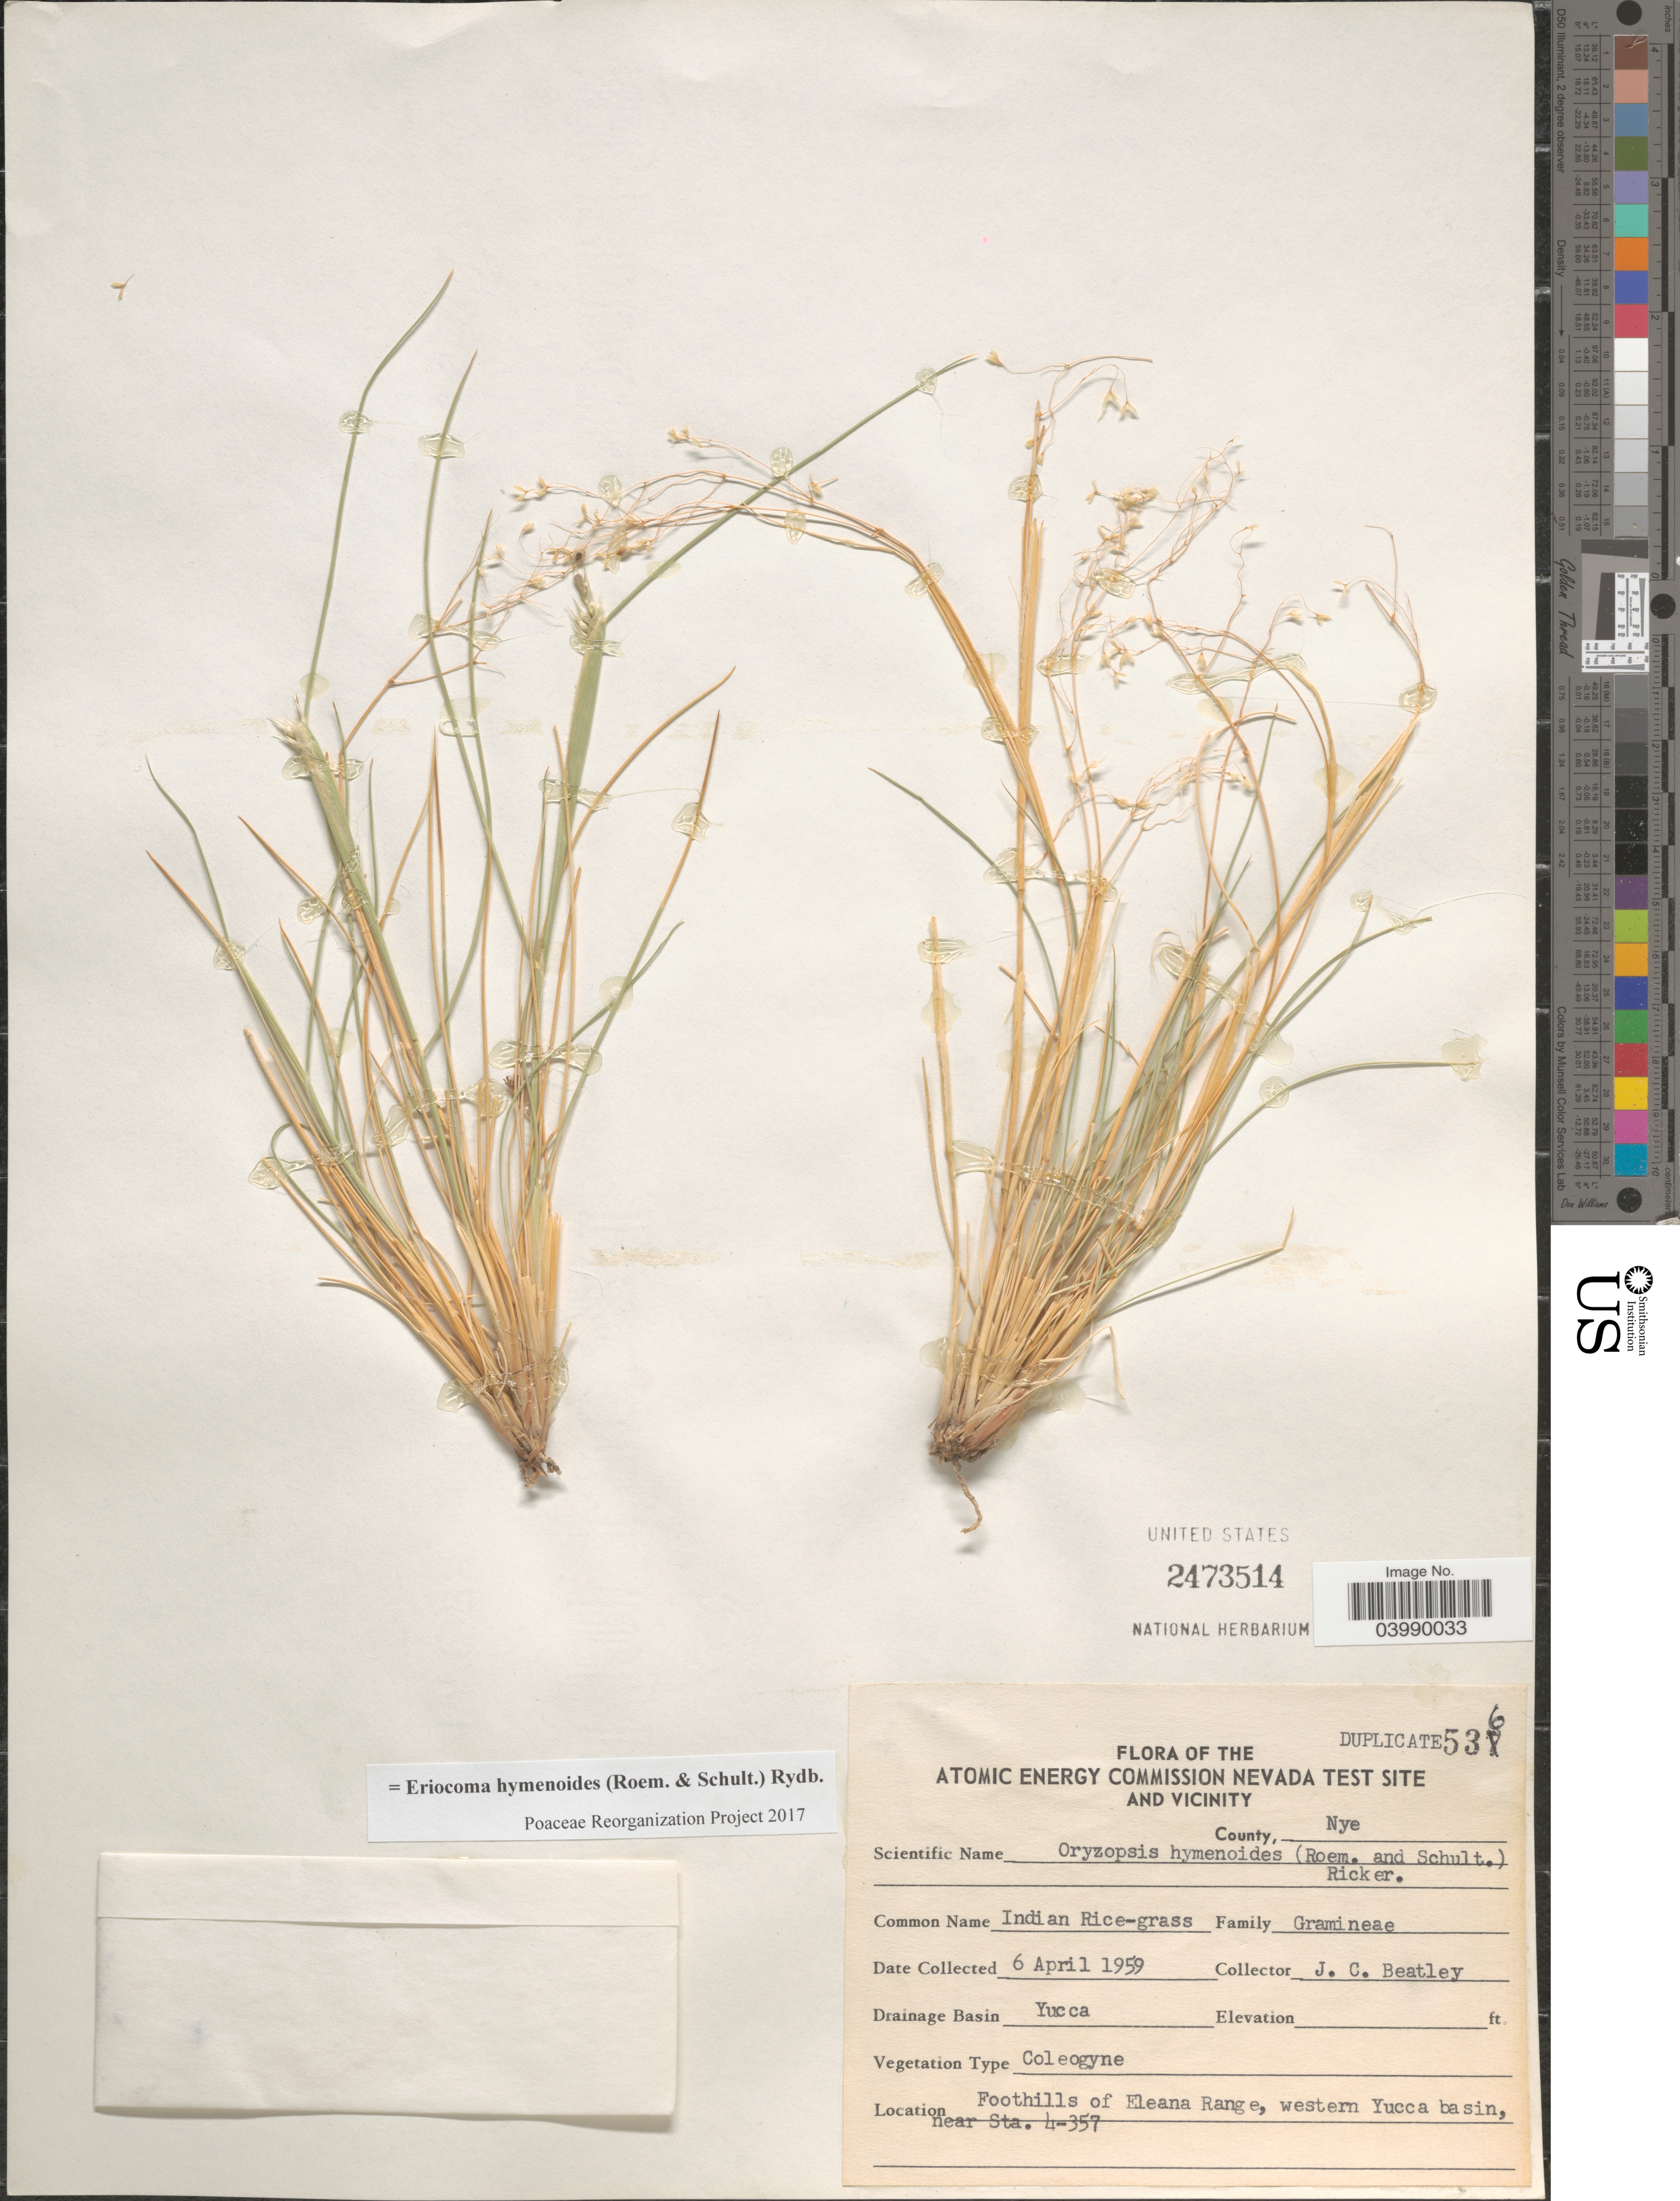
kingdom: Plantae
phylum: Tracheophyta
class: Liliopsida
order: Poales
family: Poaceae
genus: Eriocoma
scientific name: Eriocoma hymenoides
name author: (Roem. & Schult.) Rydb.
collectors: J. C. Beatley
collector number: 536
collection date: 1959-04-06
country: United States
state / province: Nevada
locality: The Atomic Energy Commission Nevada Test Site and Vicinity. County, Nye. Drainage Basin Yucca. Foothills of Eleana Range, western Yucca basin, near Sta. 4-357.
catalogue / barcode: US 2473514